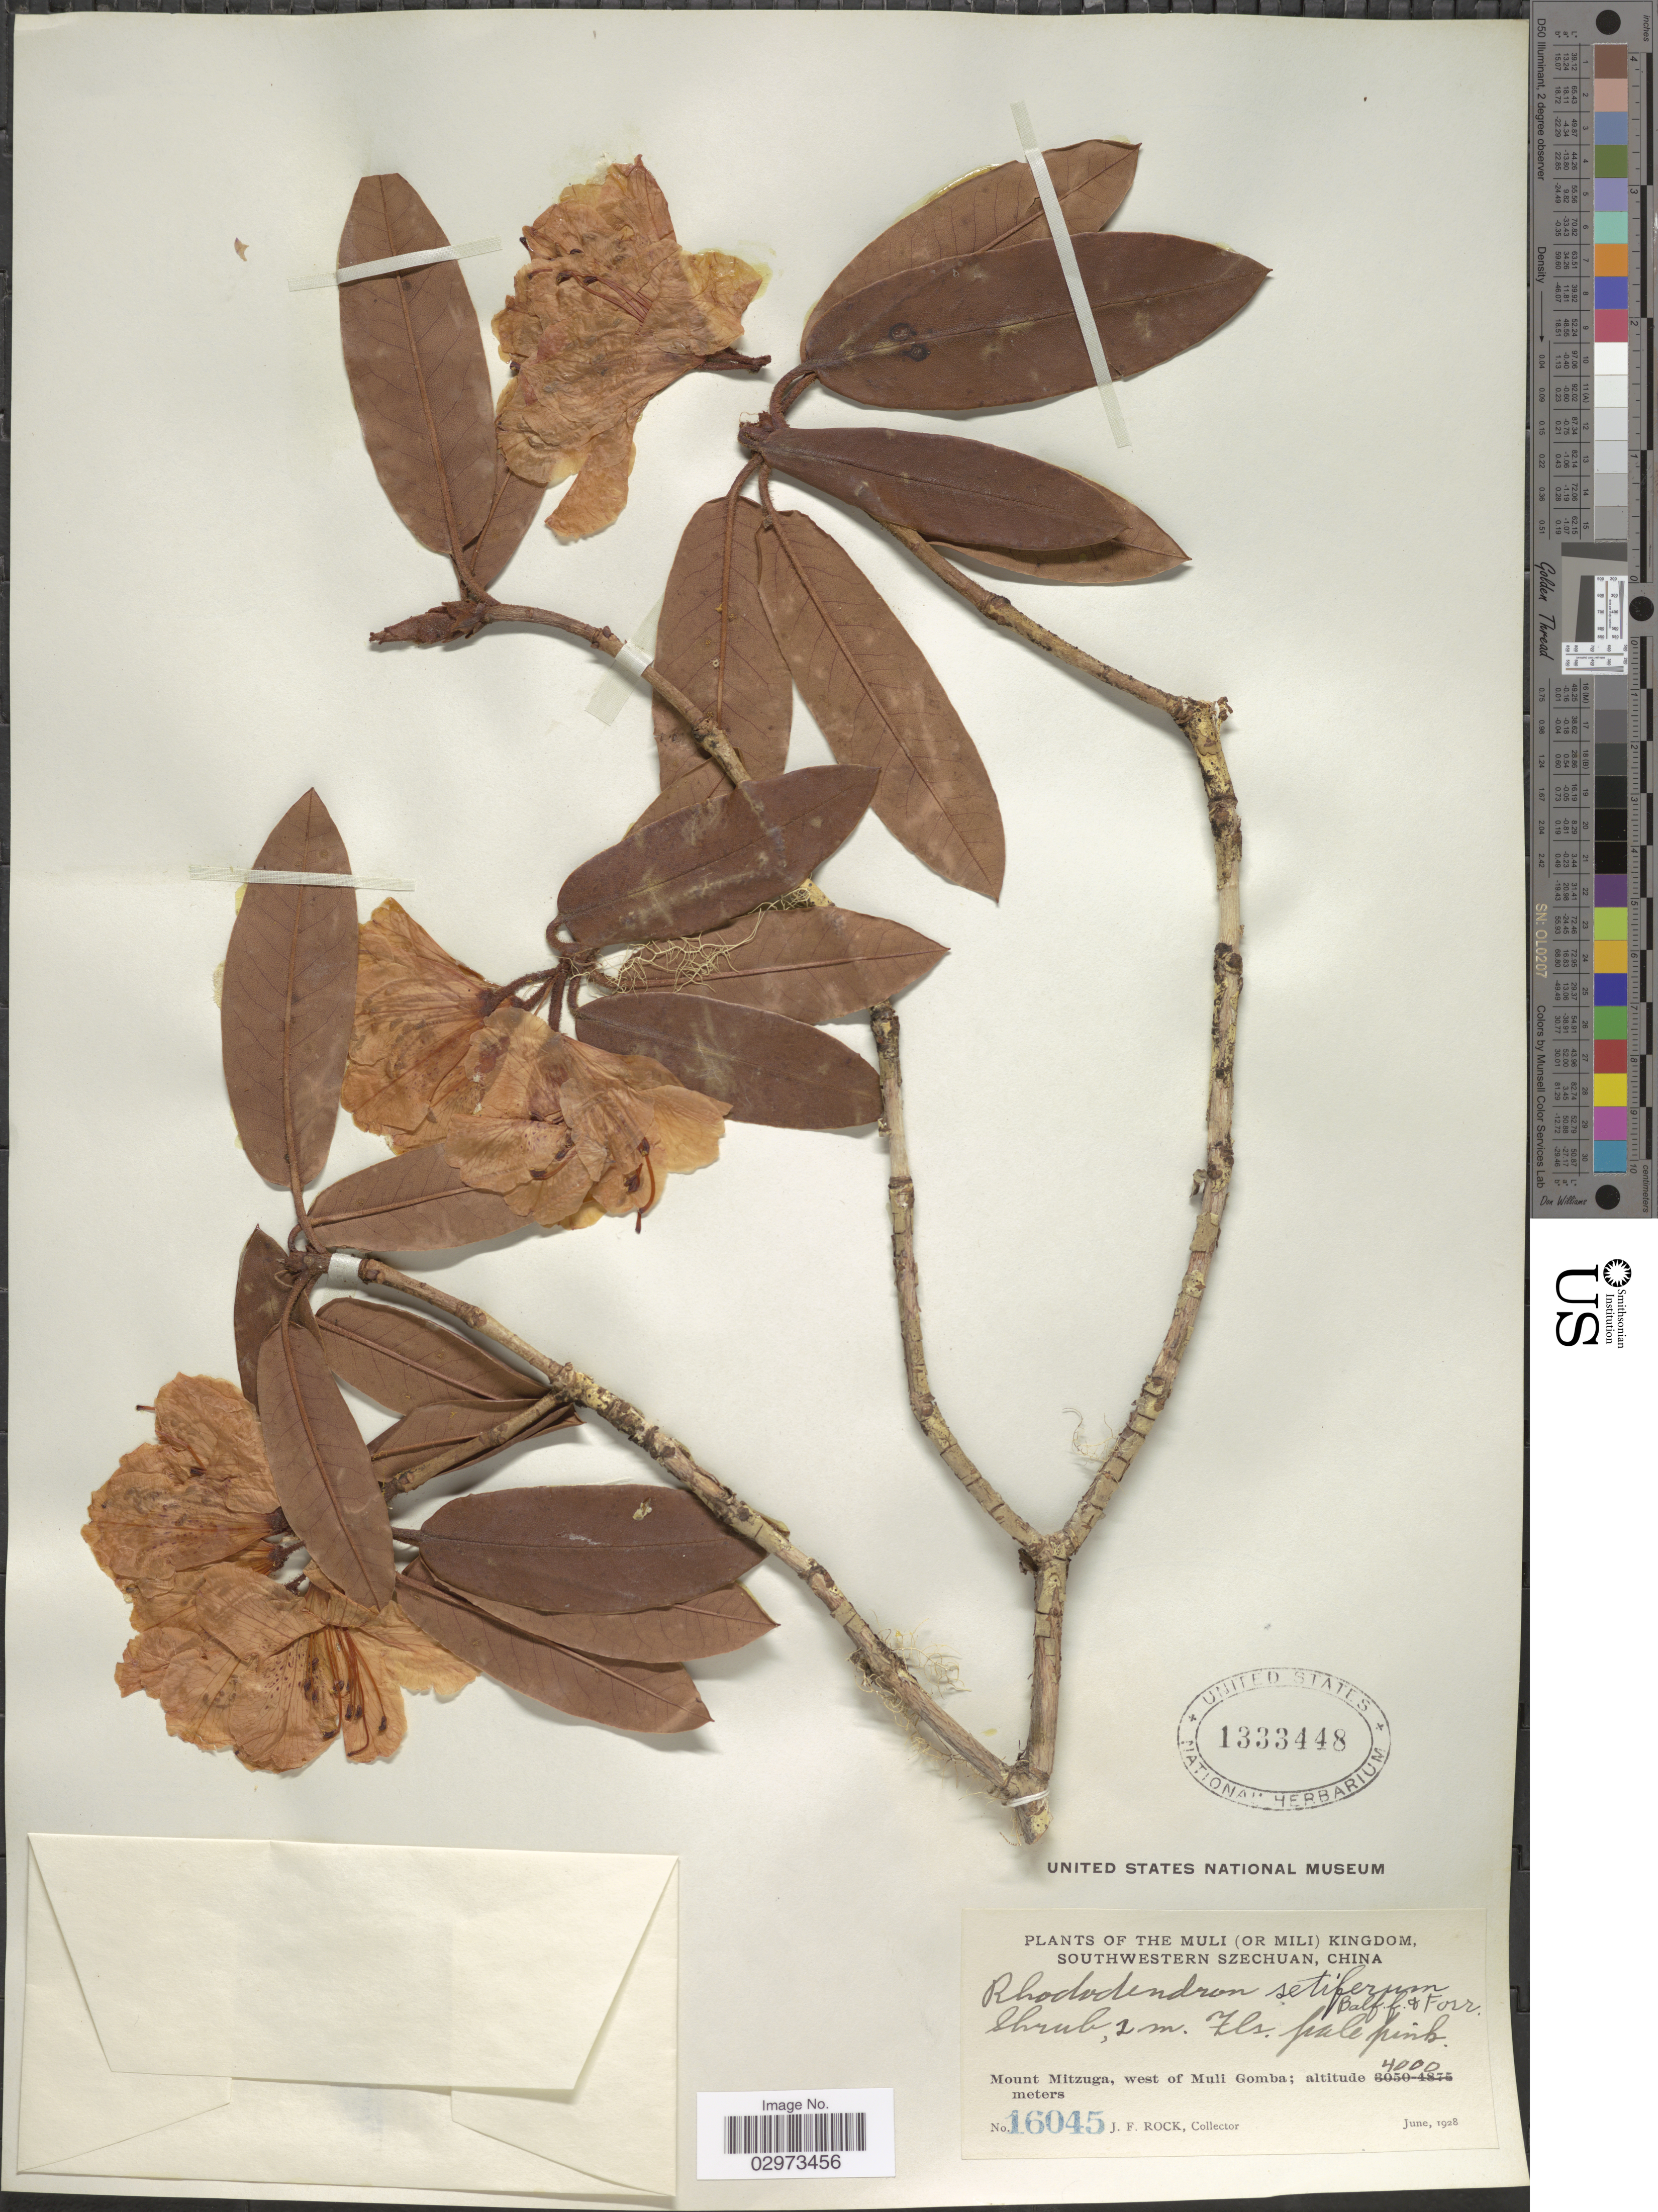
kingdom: Plantae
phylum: Tracheophyta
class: Magnoliopsida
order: Ericales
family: Ericaceae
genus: Rhododendron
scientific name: Rhododendron setiferum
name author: Balf. f. & Forrest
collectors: J. Rock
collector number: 16045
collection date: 1928-06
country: China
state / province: Sichuan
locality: The Muli (or Mili) Kingdom, southwestern Szechuan. Mount Mitzuga, west of Muli Gomba.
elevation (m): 4000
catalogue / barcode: US 1333448